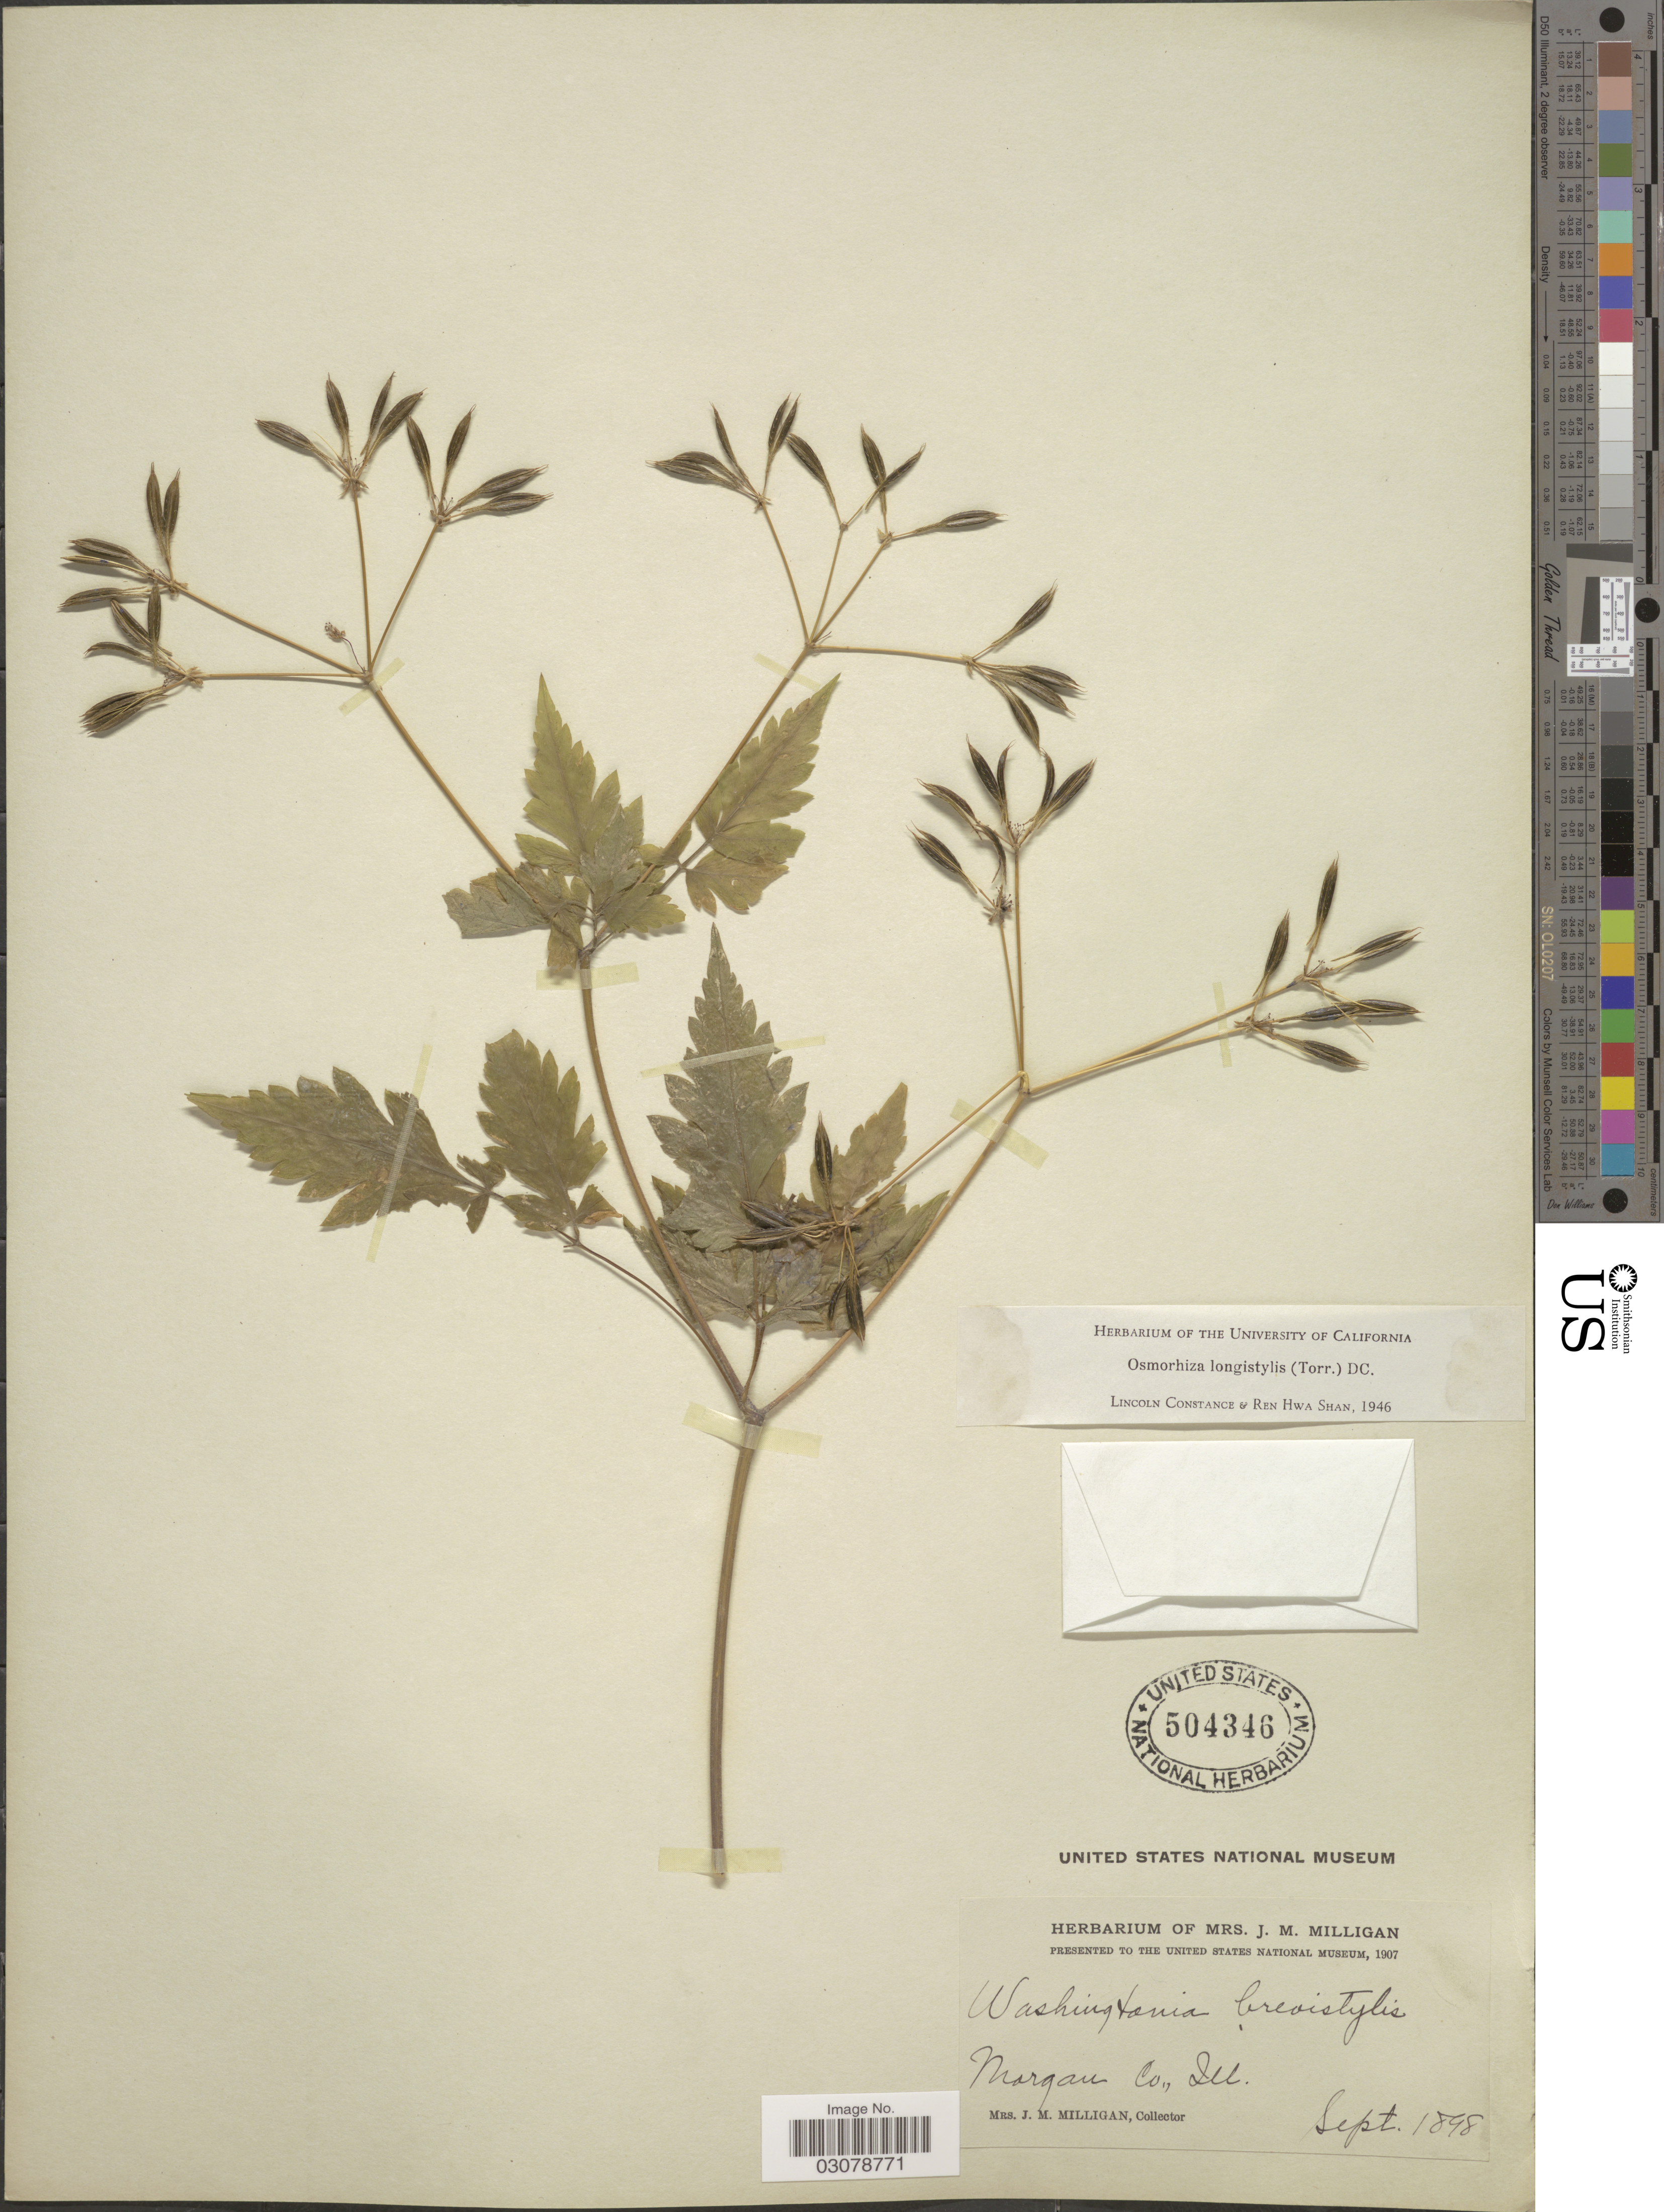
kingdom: Plantae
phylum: Tracheophyta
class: Magnoliopsida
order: Apiales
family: Apiaceae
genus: Osmorhiza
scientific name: Osmorhiza longistylis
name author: (Torr.) DC.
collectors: J. Milligan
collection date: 1898-09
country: United States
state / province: Illinois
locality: Morgan Co.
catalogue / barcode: US 504346